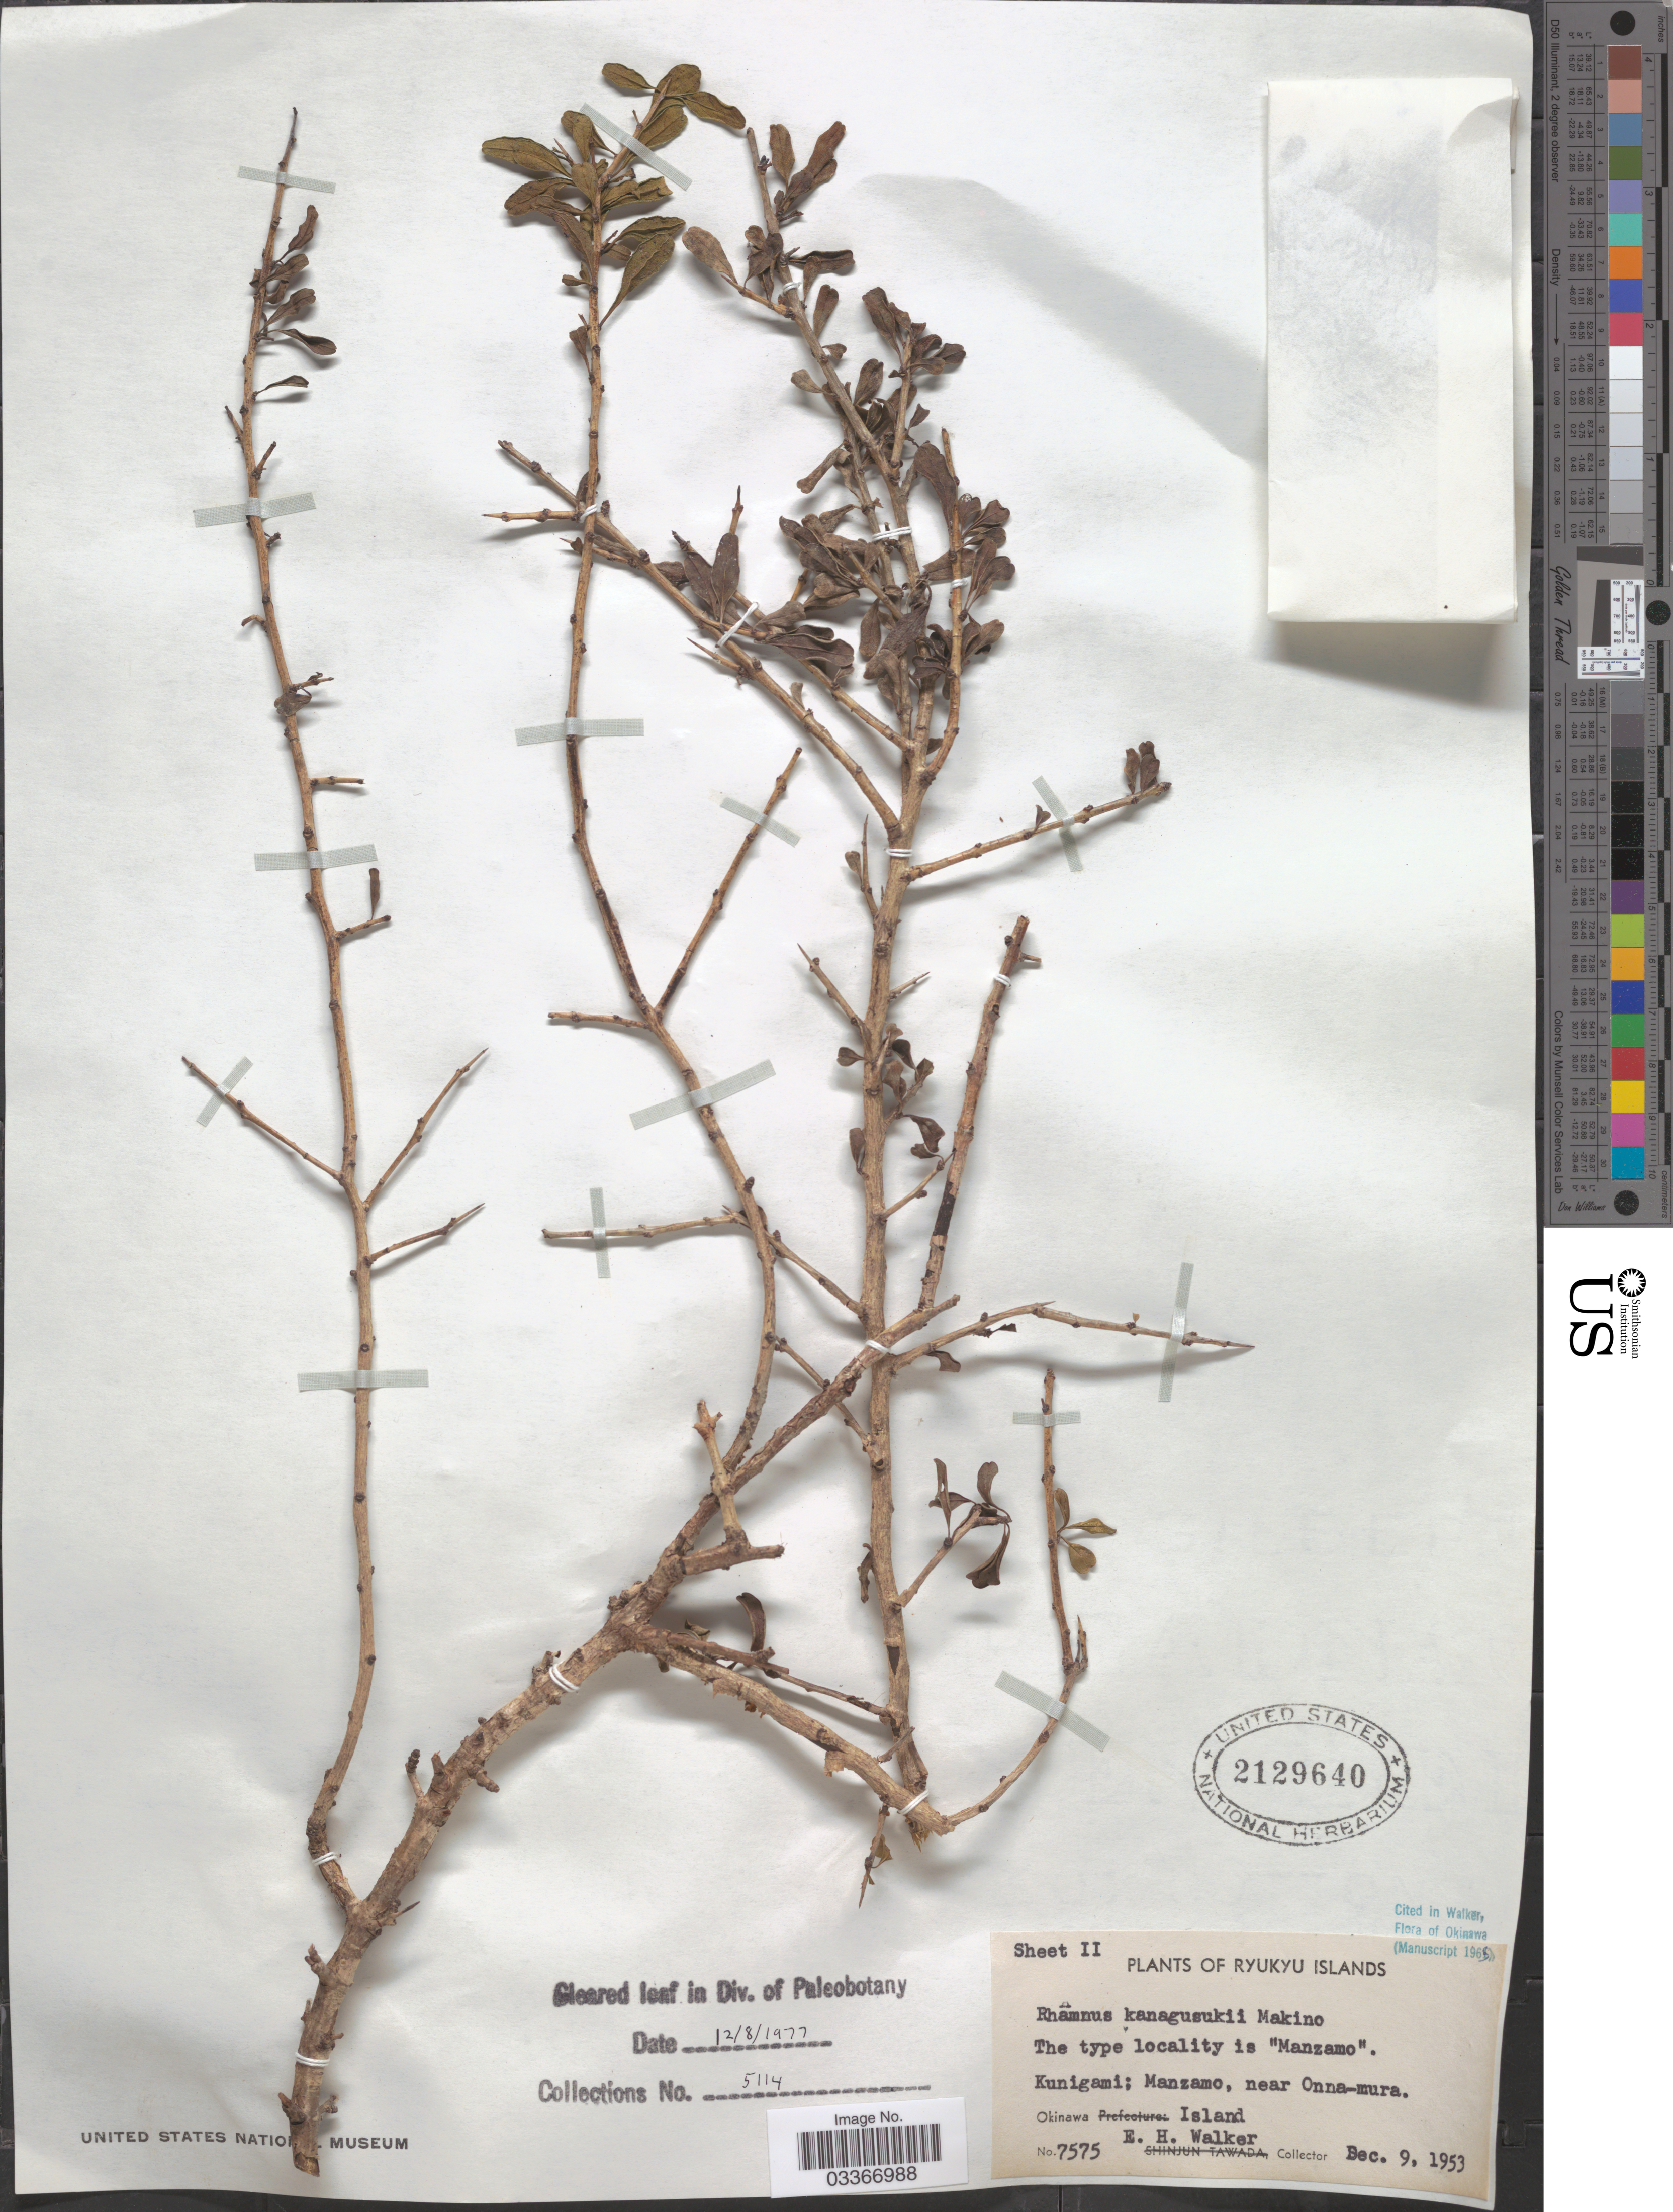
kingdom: Plantae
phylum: Tracheophyta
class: Magnoliopsida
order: Rosales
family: Rhamnaceae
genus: Rhamnus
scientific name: Rhamnus kanagusukii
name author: Makino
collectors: E. H. Walker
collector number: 7575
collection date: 1953-12-09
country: Japan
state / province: Okinawa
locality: Ryukyu Islands. Kunigami; Manzamo, near Onna-mura. Okinawa Island.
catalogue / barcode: US 2129640